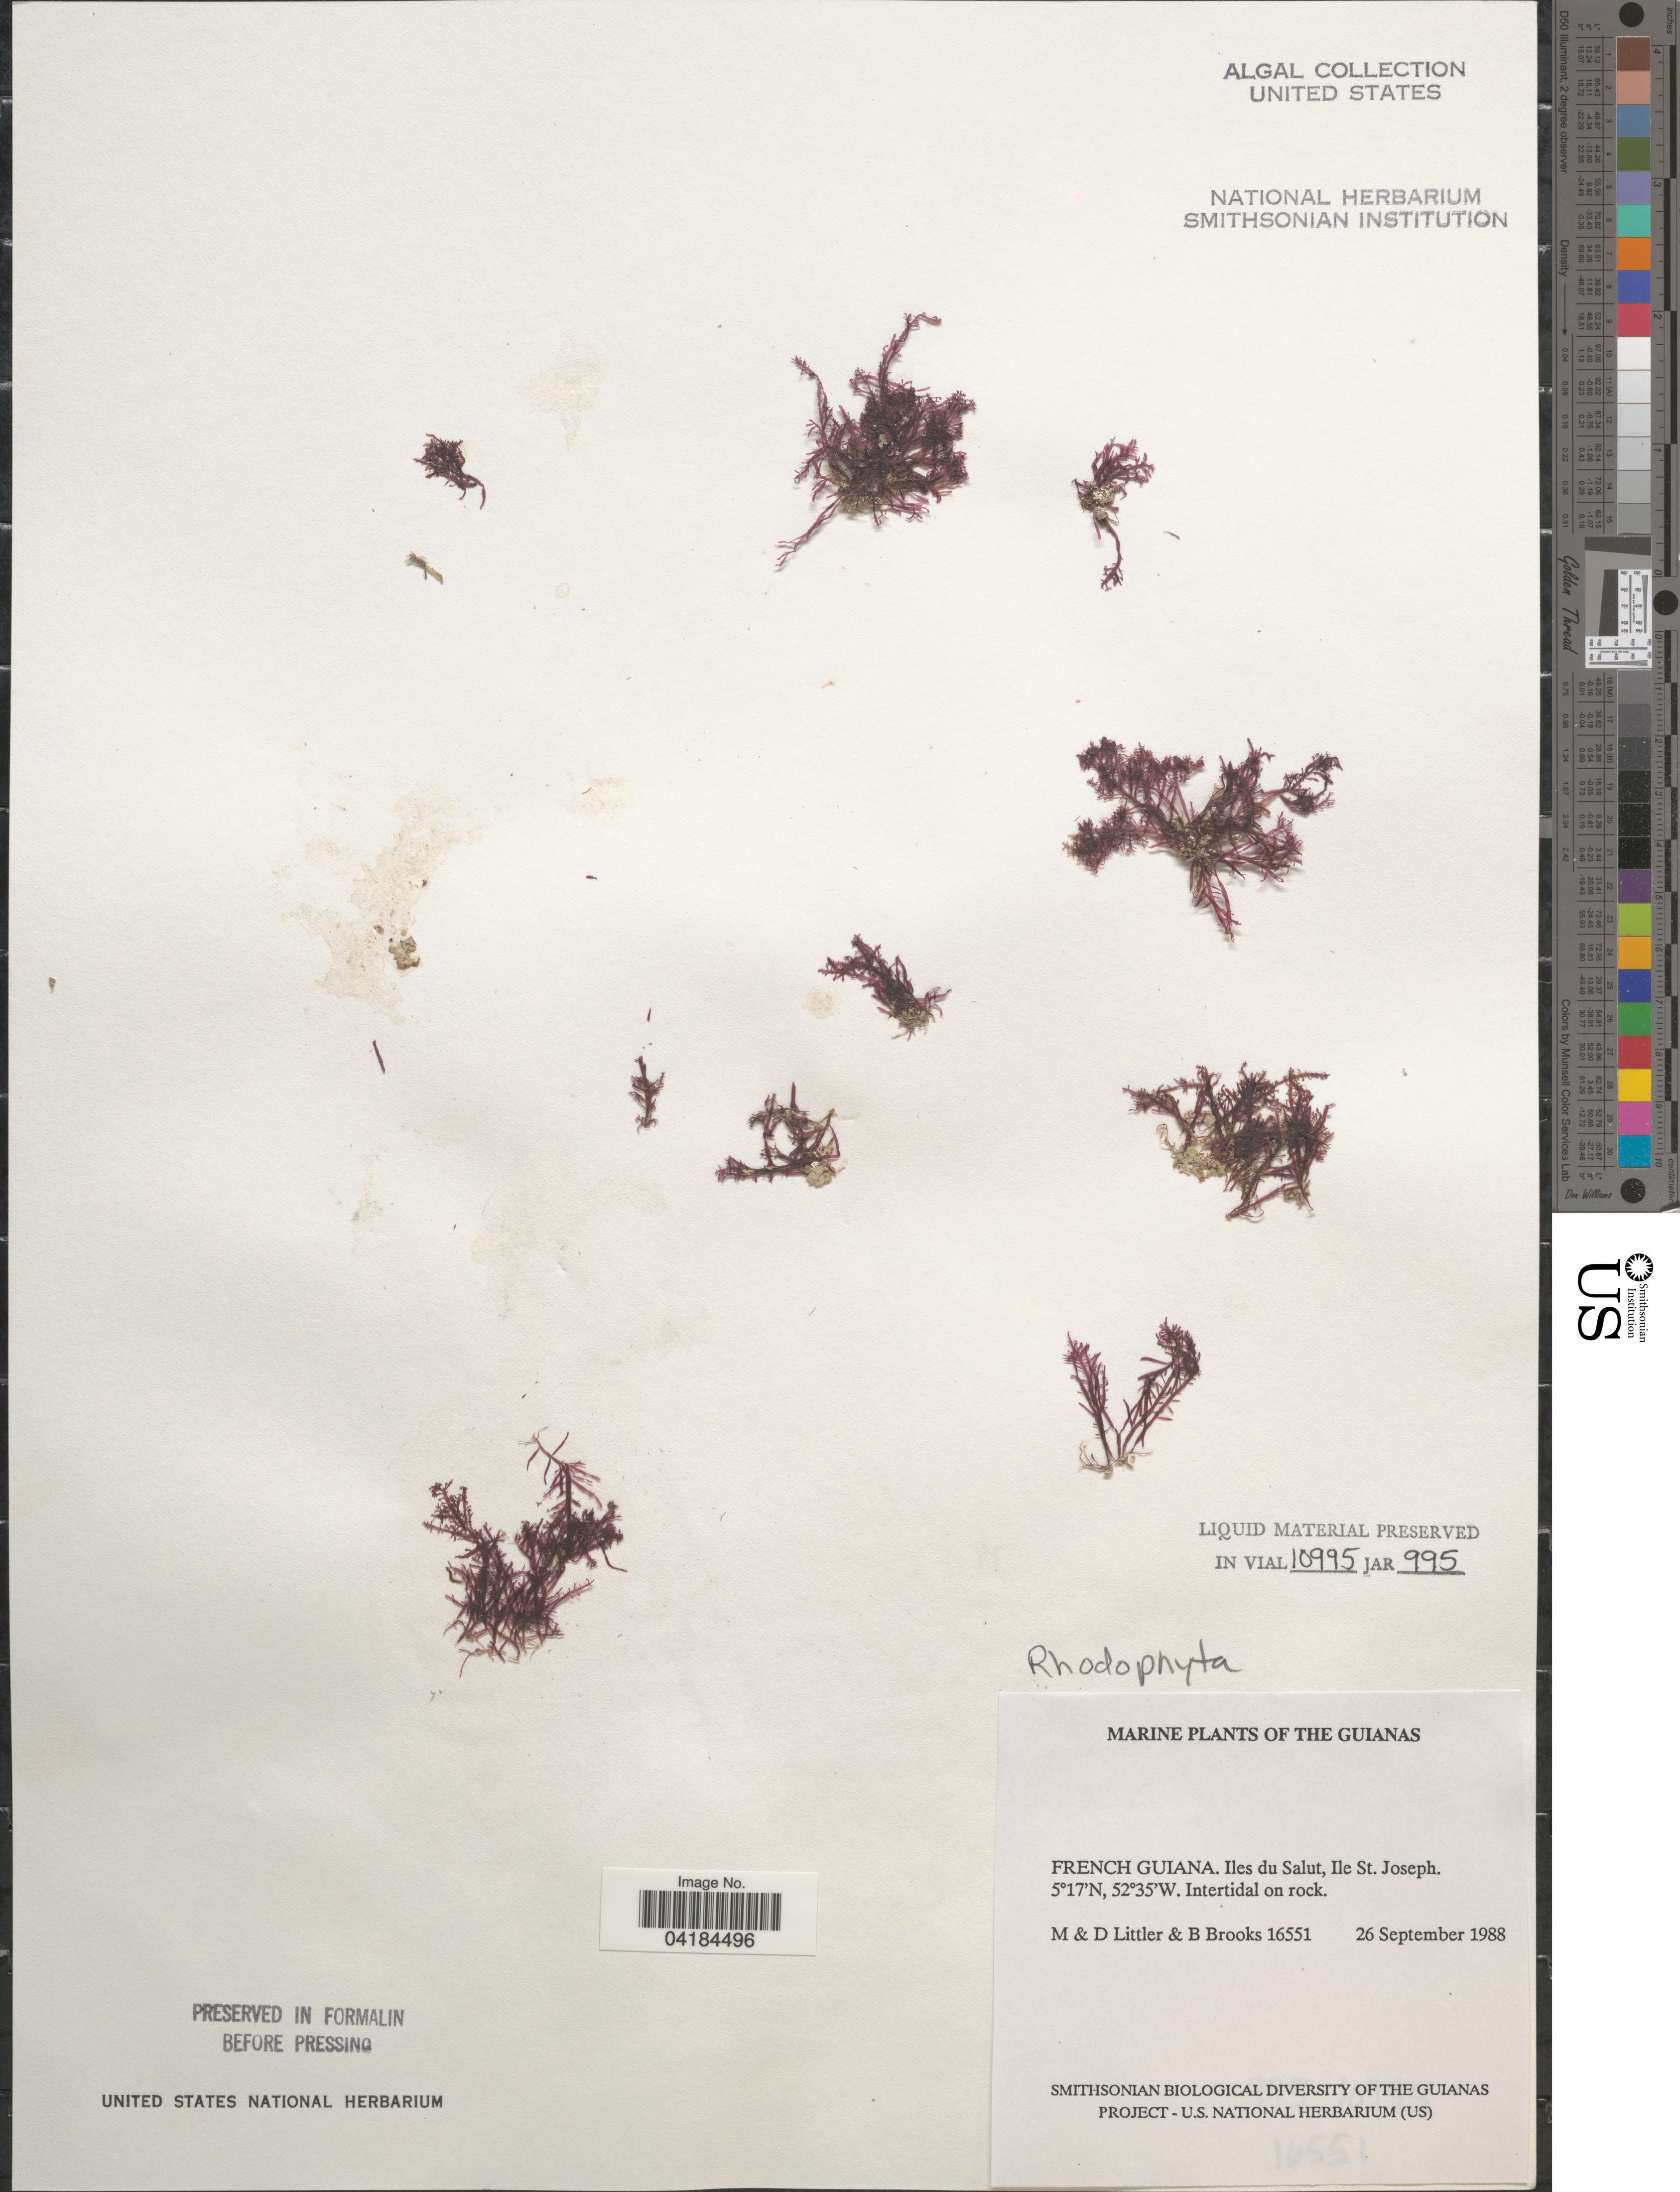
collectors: M. Littler, D. S. Littler & B. Brooks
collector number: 16551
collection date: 1988-09-26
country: French Guiana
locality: The Guianas. Iles du Salut, Ile St. Joseph.